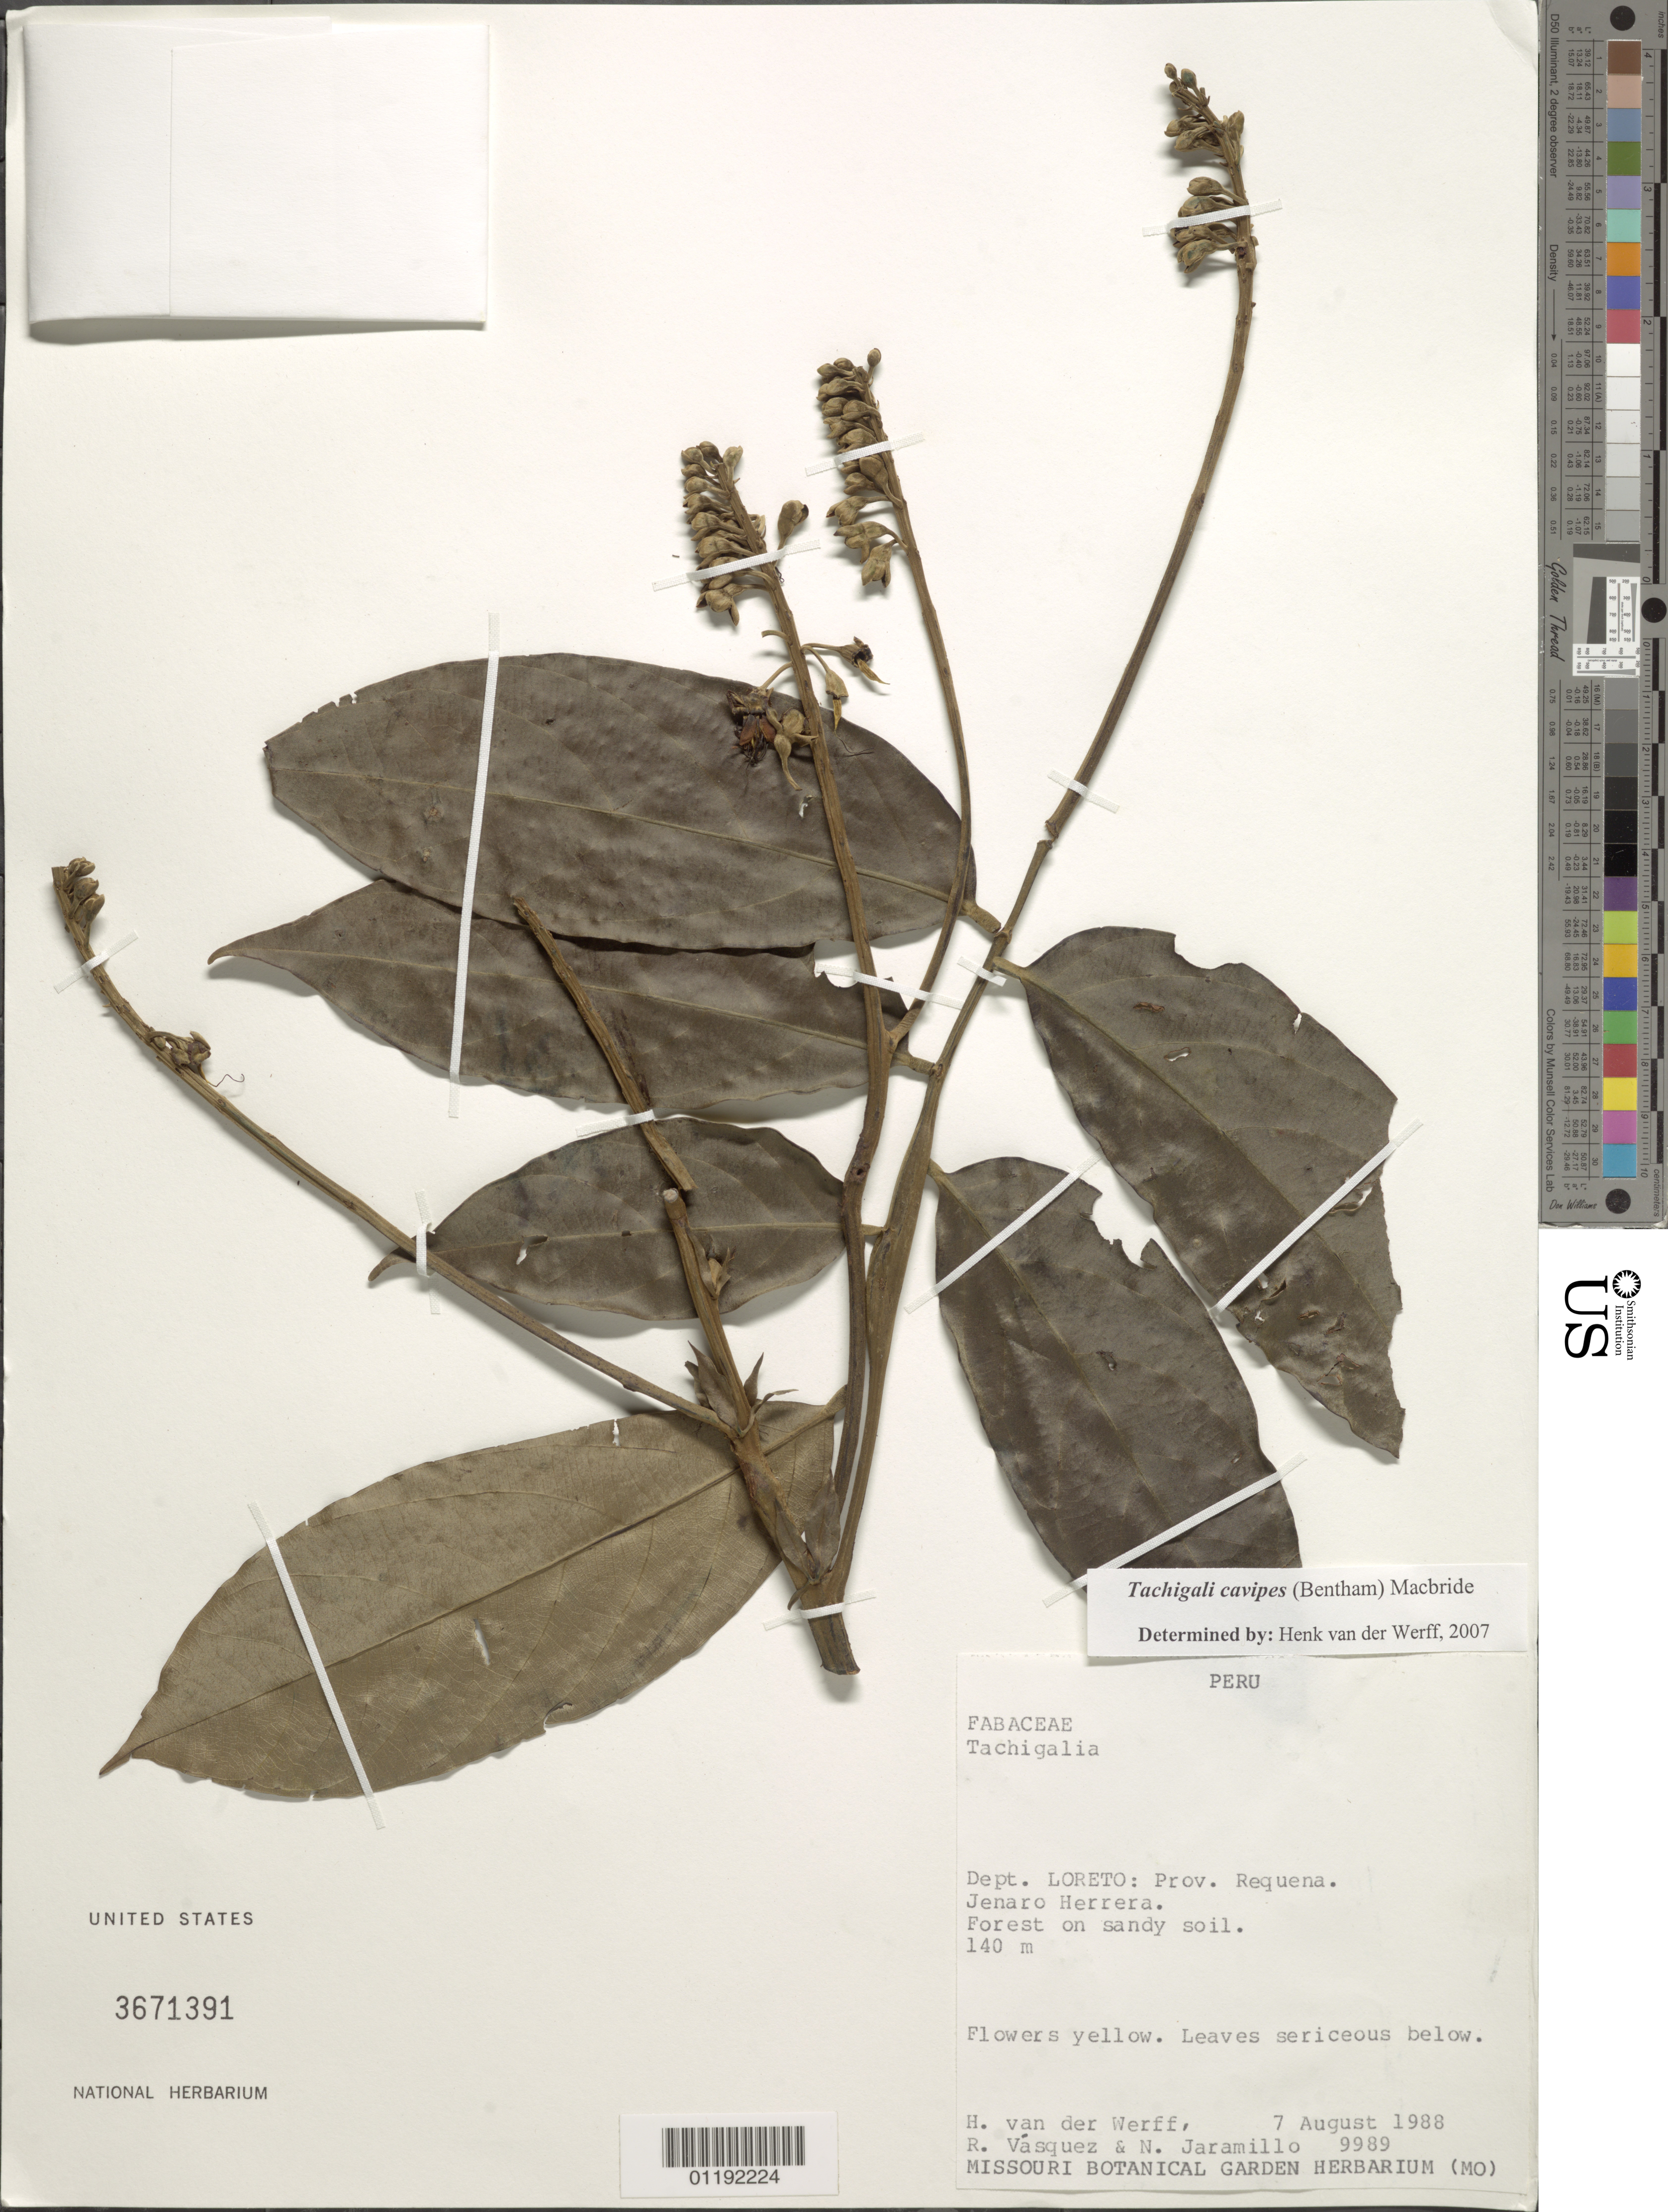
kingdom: Plantae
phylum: Tracheophyta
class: Magnoliopsida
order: Fabales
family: Fabaceae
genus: Tachigali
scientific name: Tachigali cavipes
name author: (Benth. ex Spruce) J.F. Macbr.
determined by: van der Werff, H., (MO), Missouri Botanical Garden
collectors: R. Vásquez & N. Jaramillo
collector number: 9989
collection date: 1988-08-07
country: Peru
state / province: Loreto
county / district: Requena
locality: Jenaro Herrera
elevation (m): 140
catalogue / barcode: US 3671391